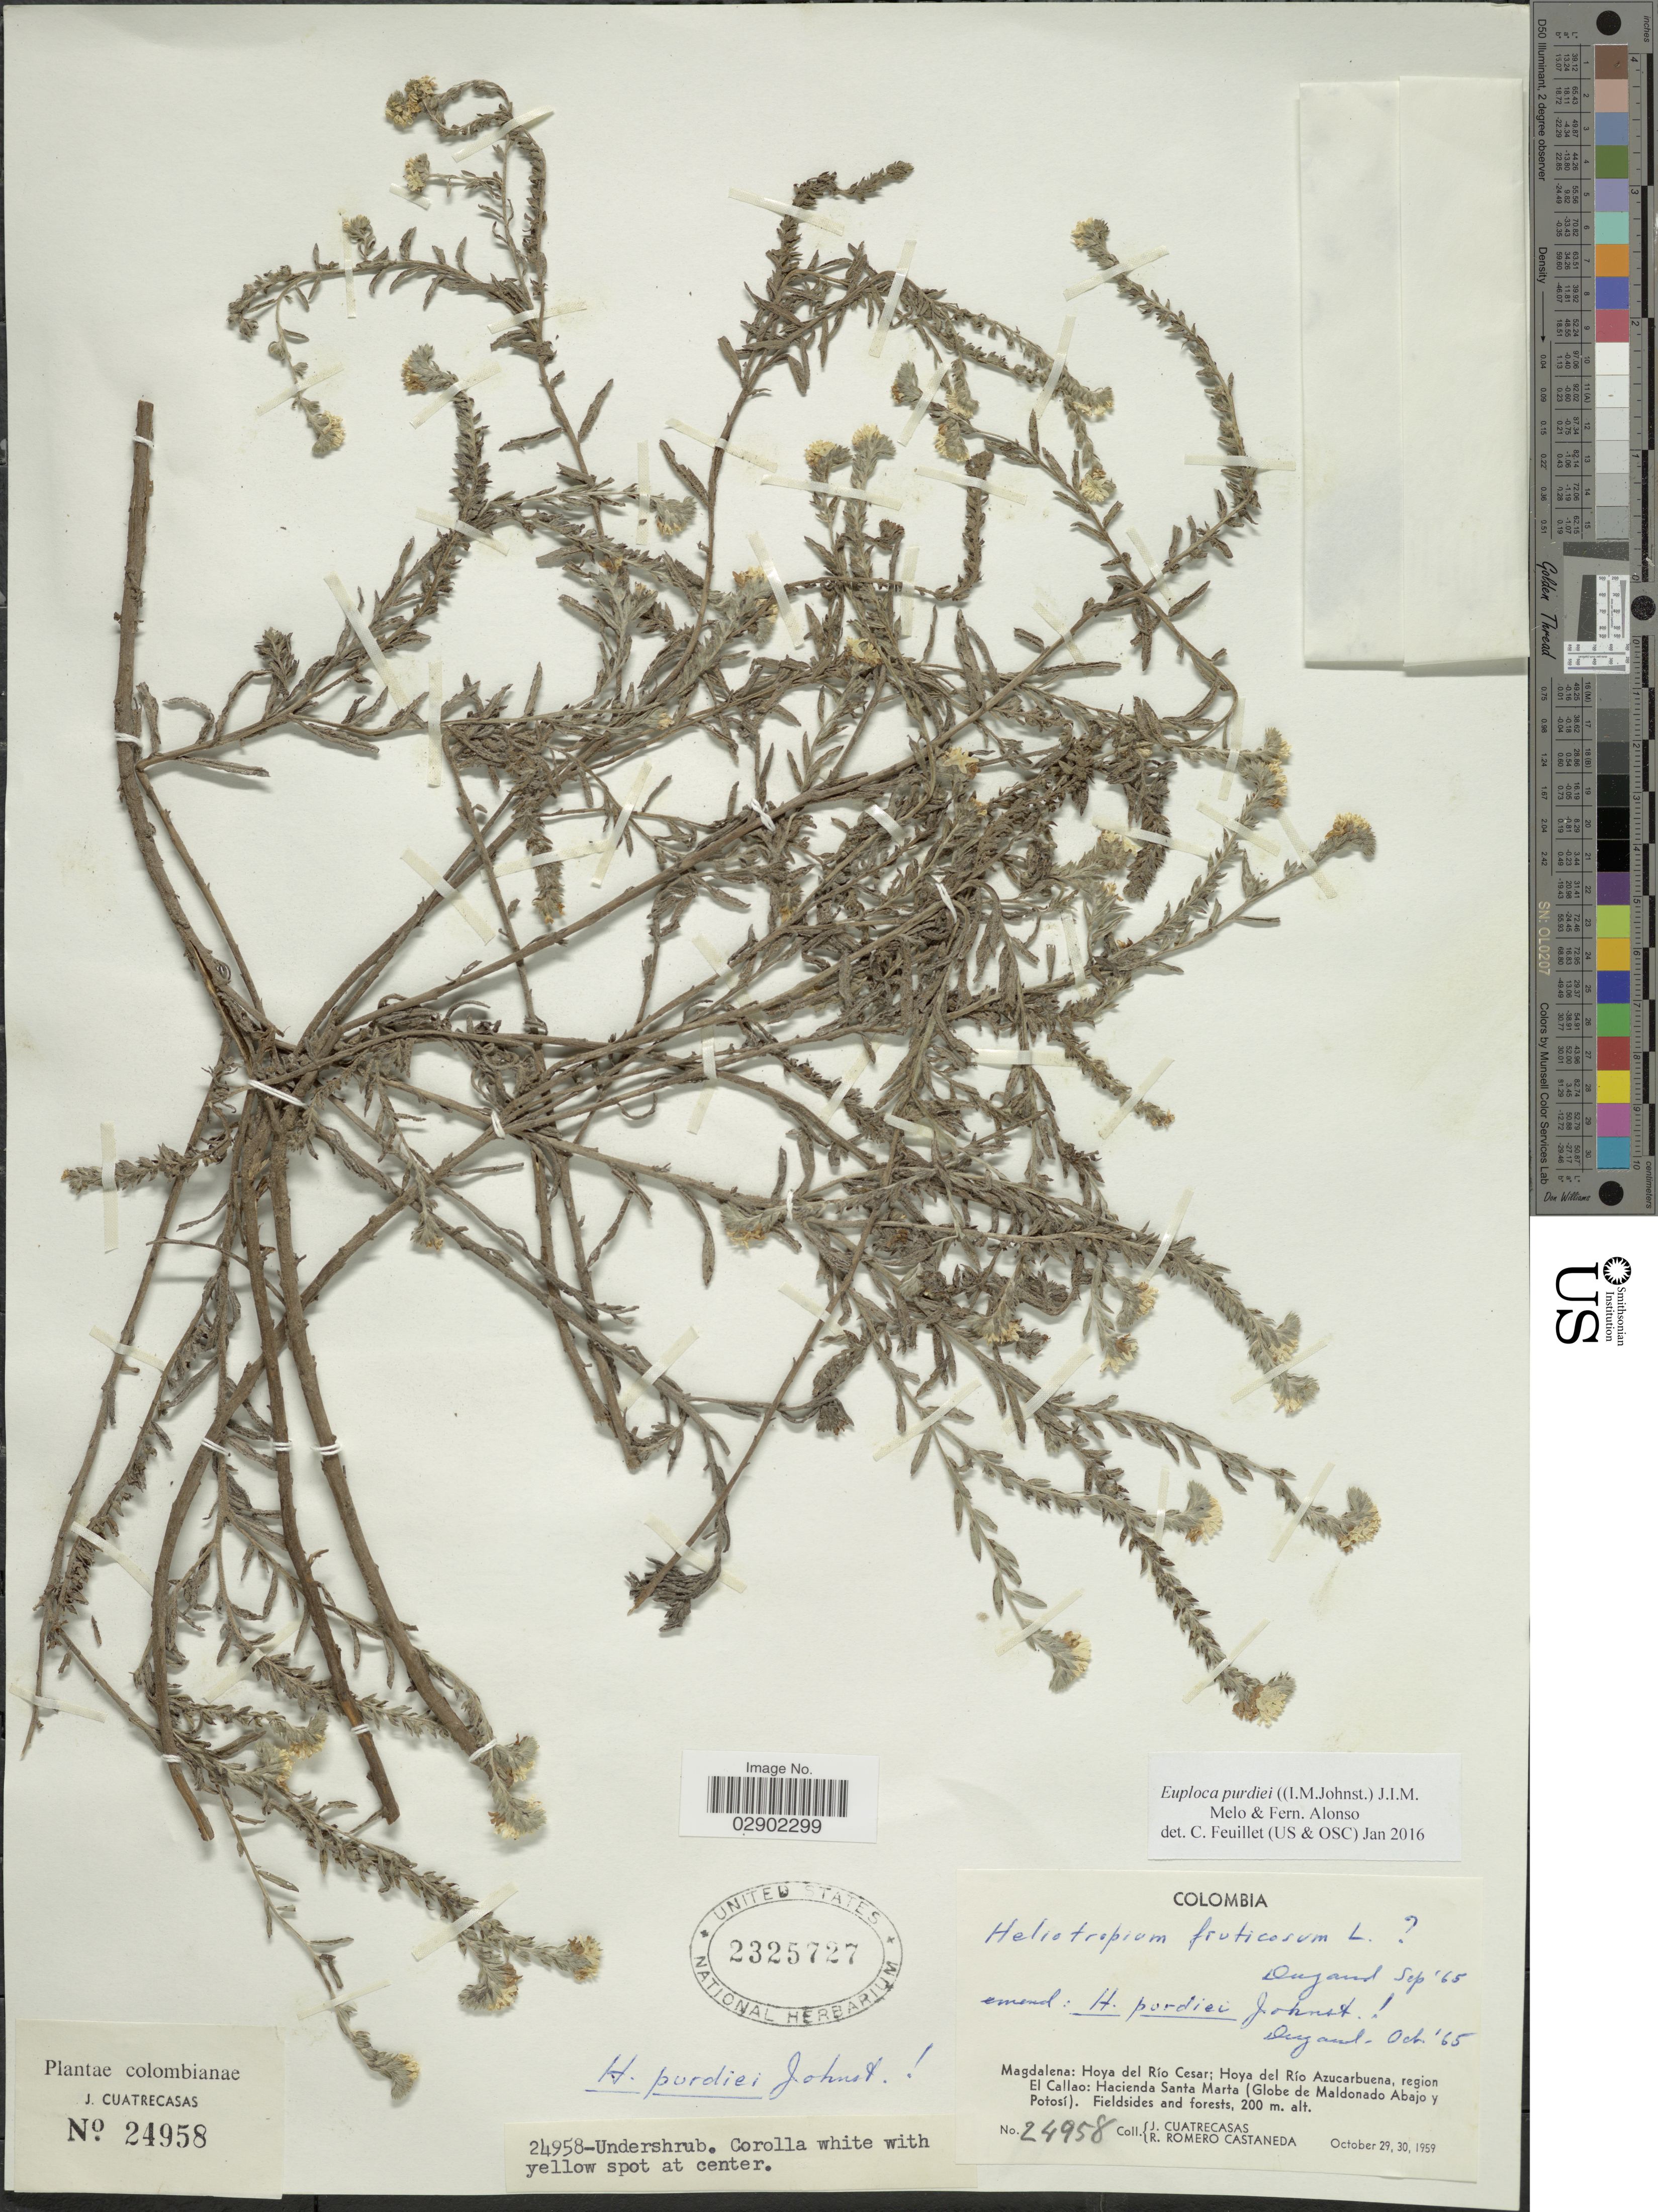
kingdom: Plantae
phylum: Tracheophyta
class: Magnoliopsida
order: Boraginales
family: Heliotropiaceae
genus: Euploca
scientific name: Euploca purdiei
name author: (I.M. Johnst.) J.I.M. Melo & Fern. Alonso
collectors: J. Cuatrecasas & R. Romero Castañeda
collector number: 24958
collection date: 1959-10-29/1959-10-30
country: Colombia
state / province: Magdalena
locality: Hoya del Río Cesar; Hoya del Río Azucarbuena, region El Callao: Hacienda Santa Marta (Globe de Maldonado Abajo y Potosí).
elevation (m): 200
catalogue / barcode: US 2325727